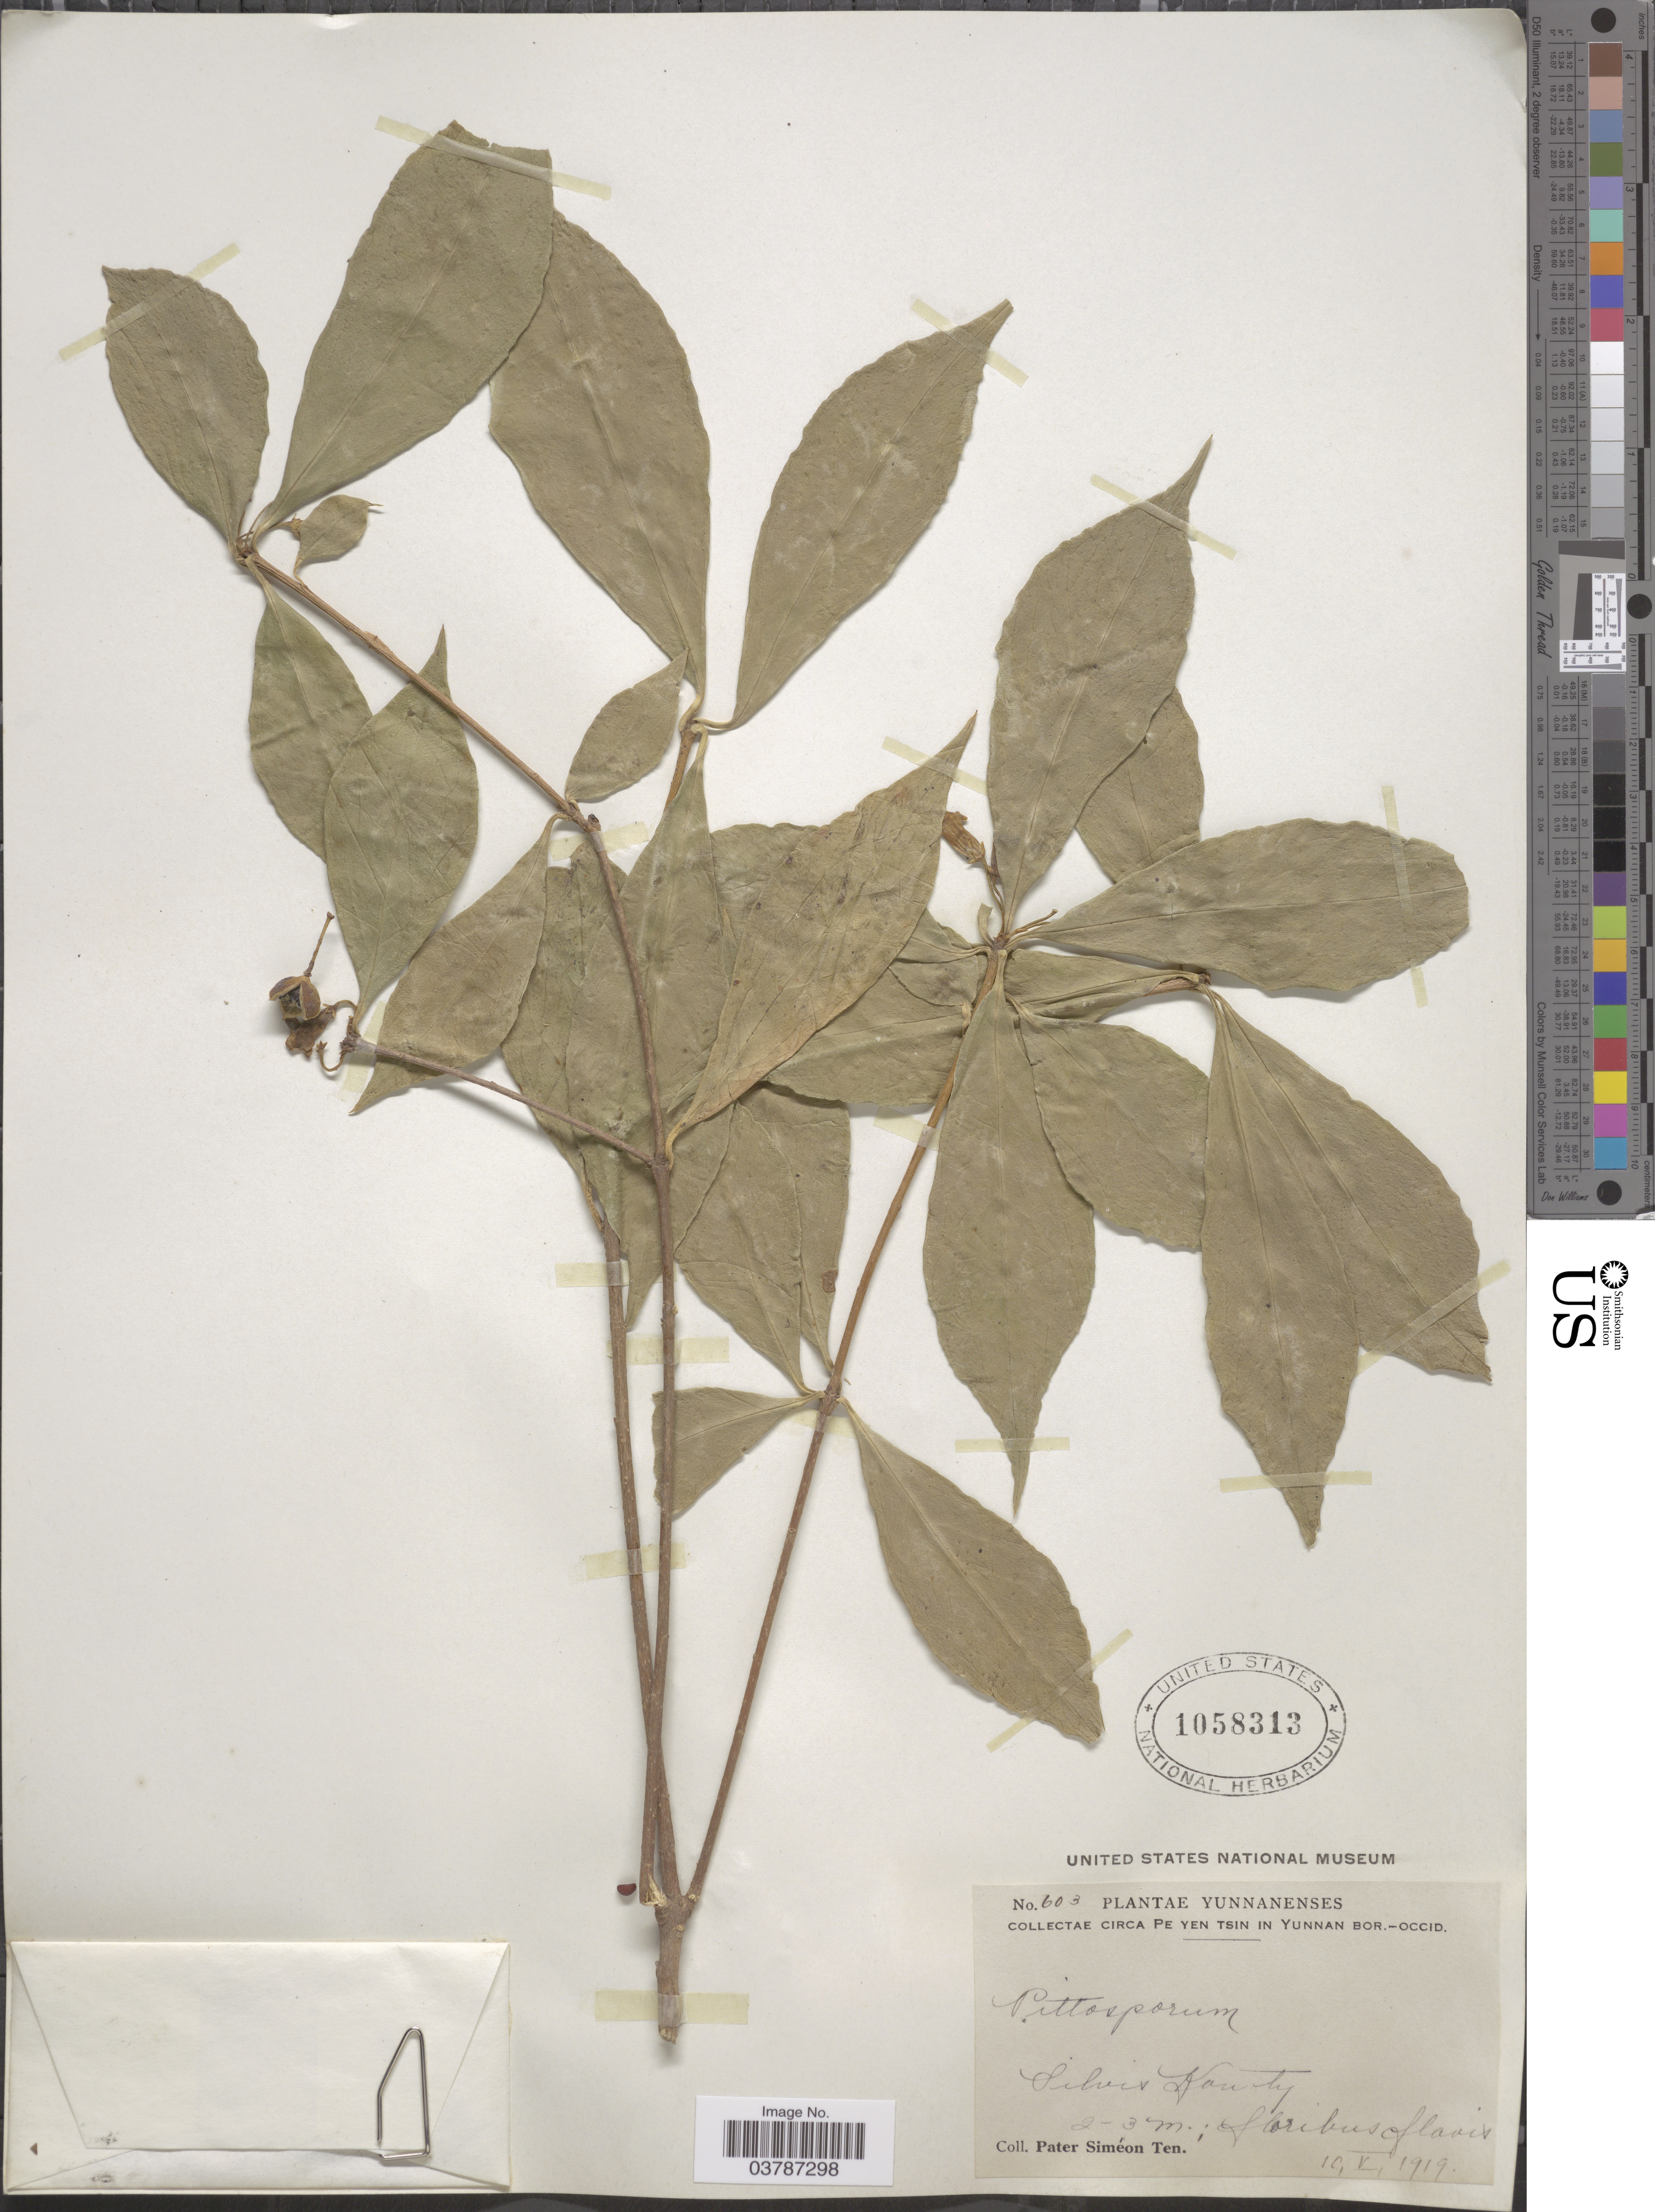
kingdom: Plantae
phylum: Tracheophyta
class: Magnoliopsida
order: Apiales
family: Pittosporaceae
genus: Pittosporum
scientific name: Pittosporum sp.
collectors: P. S. Ten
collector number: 603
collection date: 1919-05-10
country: China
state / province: Yunnan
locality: Yunnanenses. Circa Pe Yen Tsin in Yunnan Bor.- occid. Silvis Kou ty.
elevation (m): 2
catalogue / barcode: US 1058313